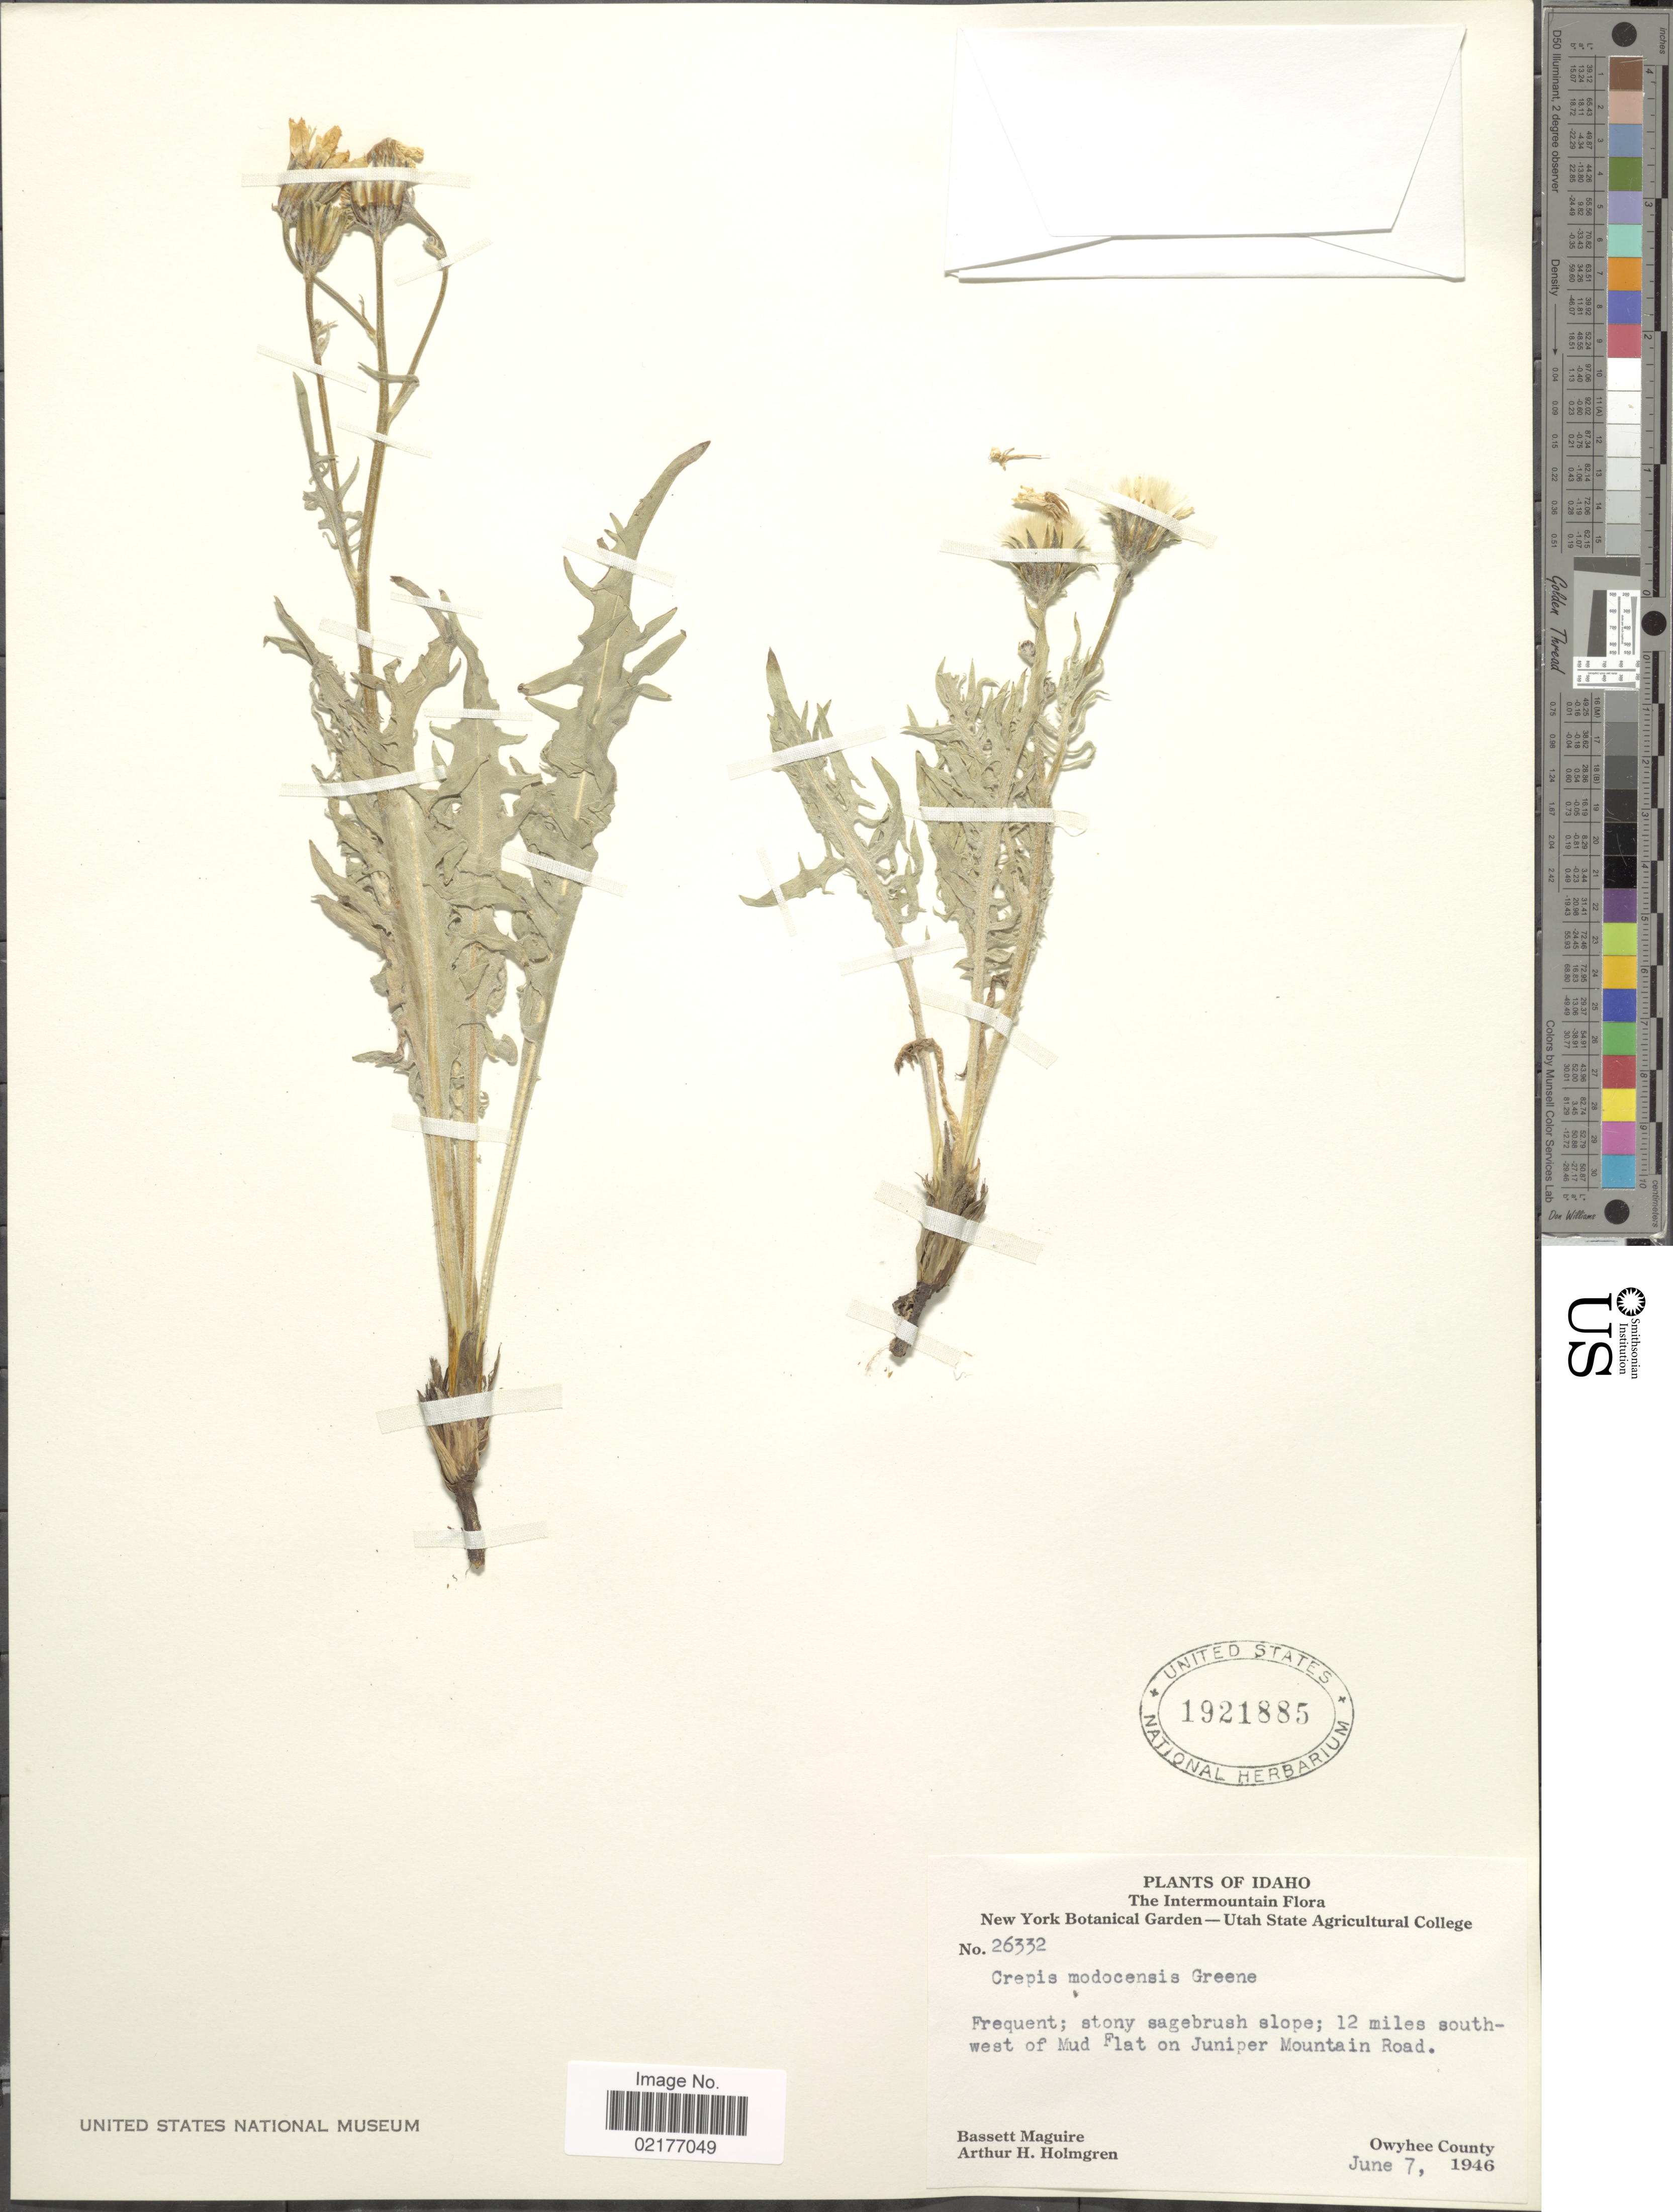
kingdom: Plantae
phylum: Tracheophyta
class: Magnoliopsida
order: Asterales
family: Asteraceae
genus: Crepis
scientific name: Crepis modocensis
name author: Greene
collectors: A. H. Holmgren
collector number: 26332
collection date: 1946-06-07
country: United States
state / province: Idaho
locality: The Intermountain, 12 miles southwest of Mud Flat on Juniper Mountain Road, Owyhee County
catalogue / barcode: US 1921885